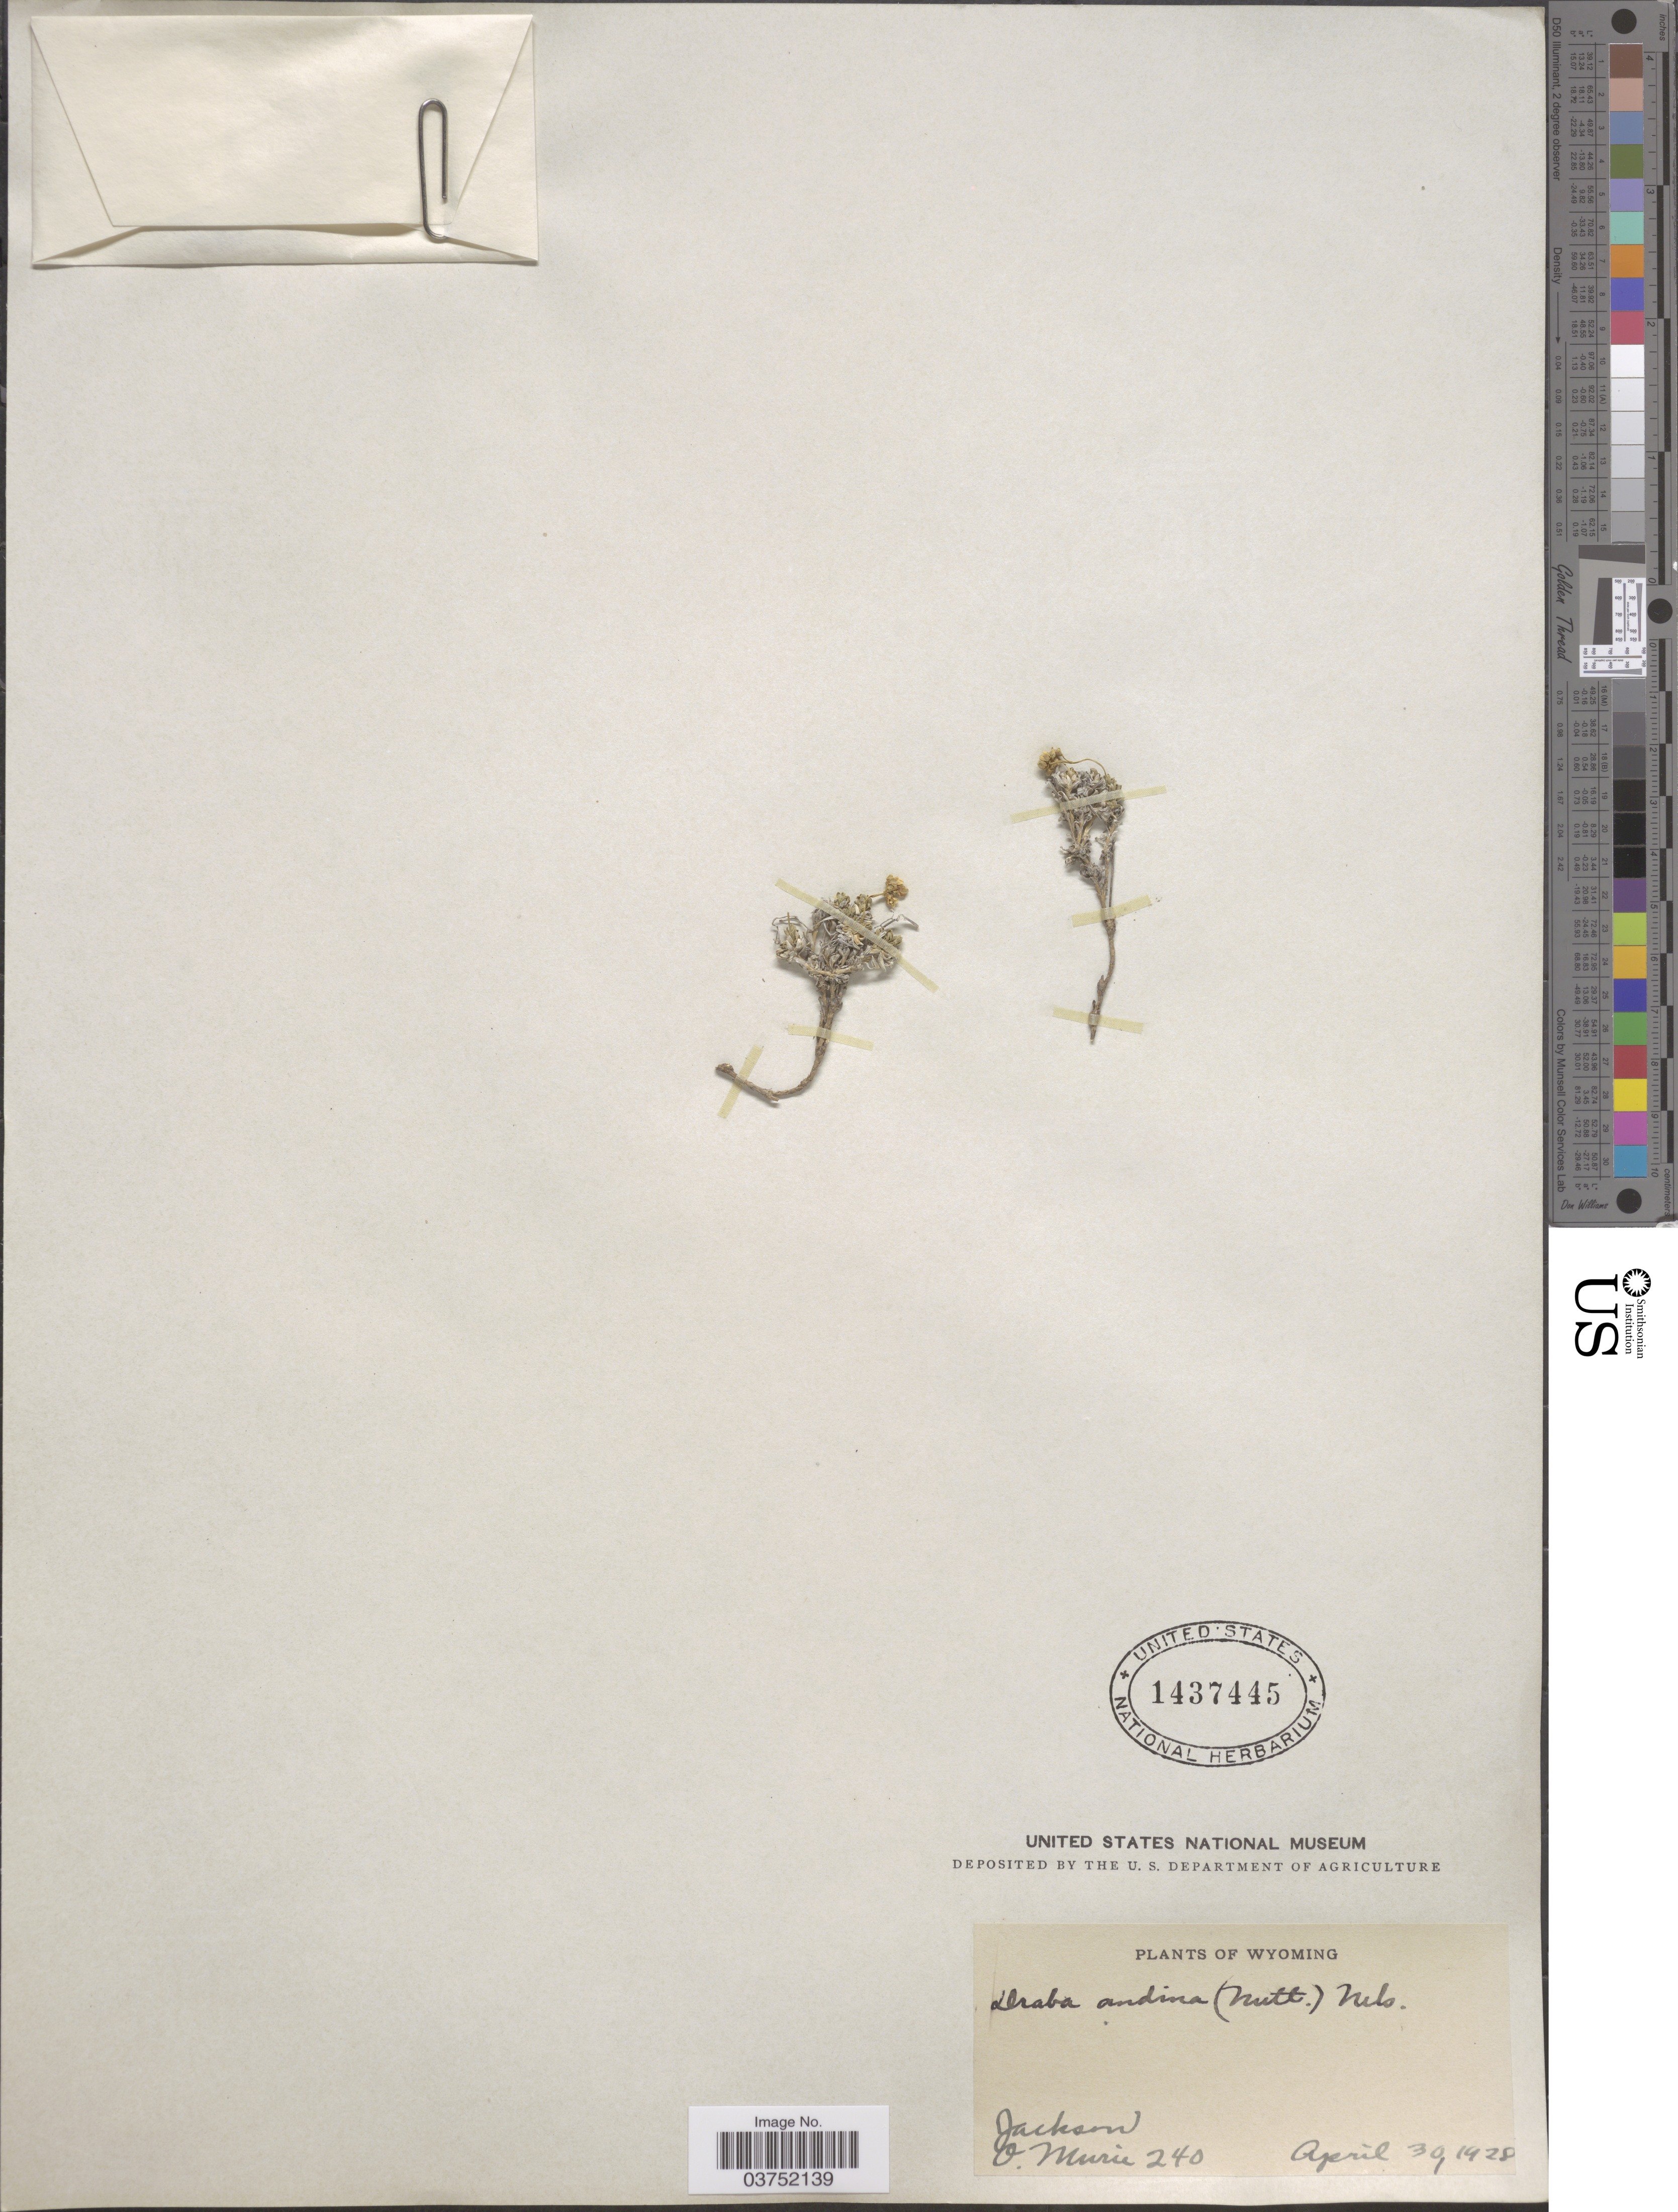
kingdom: Plantae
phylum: Tracheophyta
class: Magnoliopsida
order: Brassicales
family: Brassicaceae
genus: Draba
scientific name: Draba oligosperma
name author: Hook.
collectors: O. Murie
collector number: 240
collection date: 1928-04-30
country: United States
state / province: Wyoming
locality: Jackson.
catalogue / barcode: US 1437445